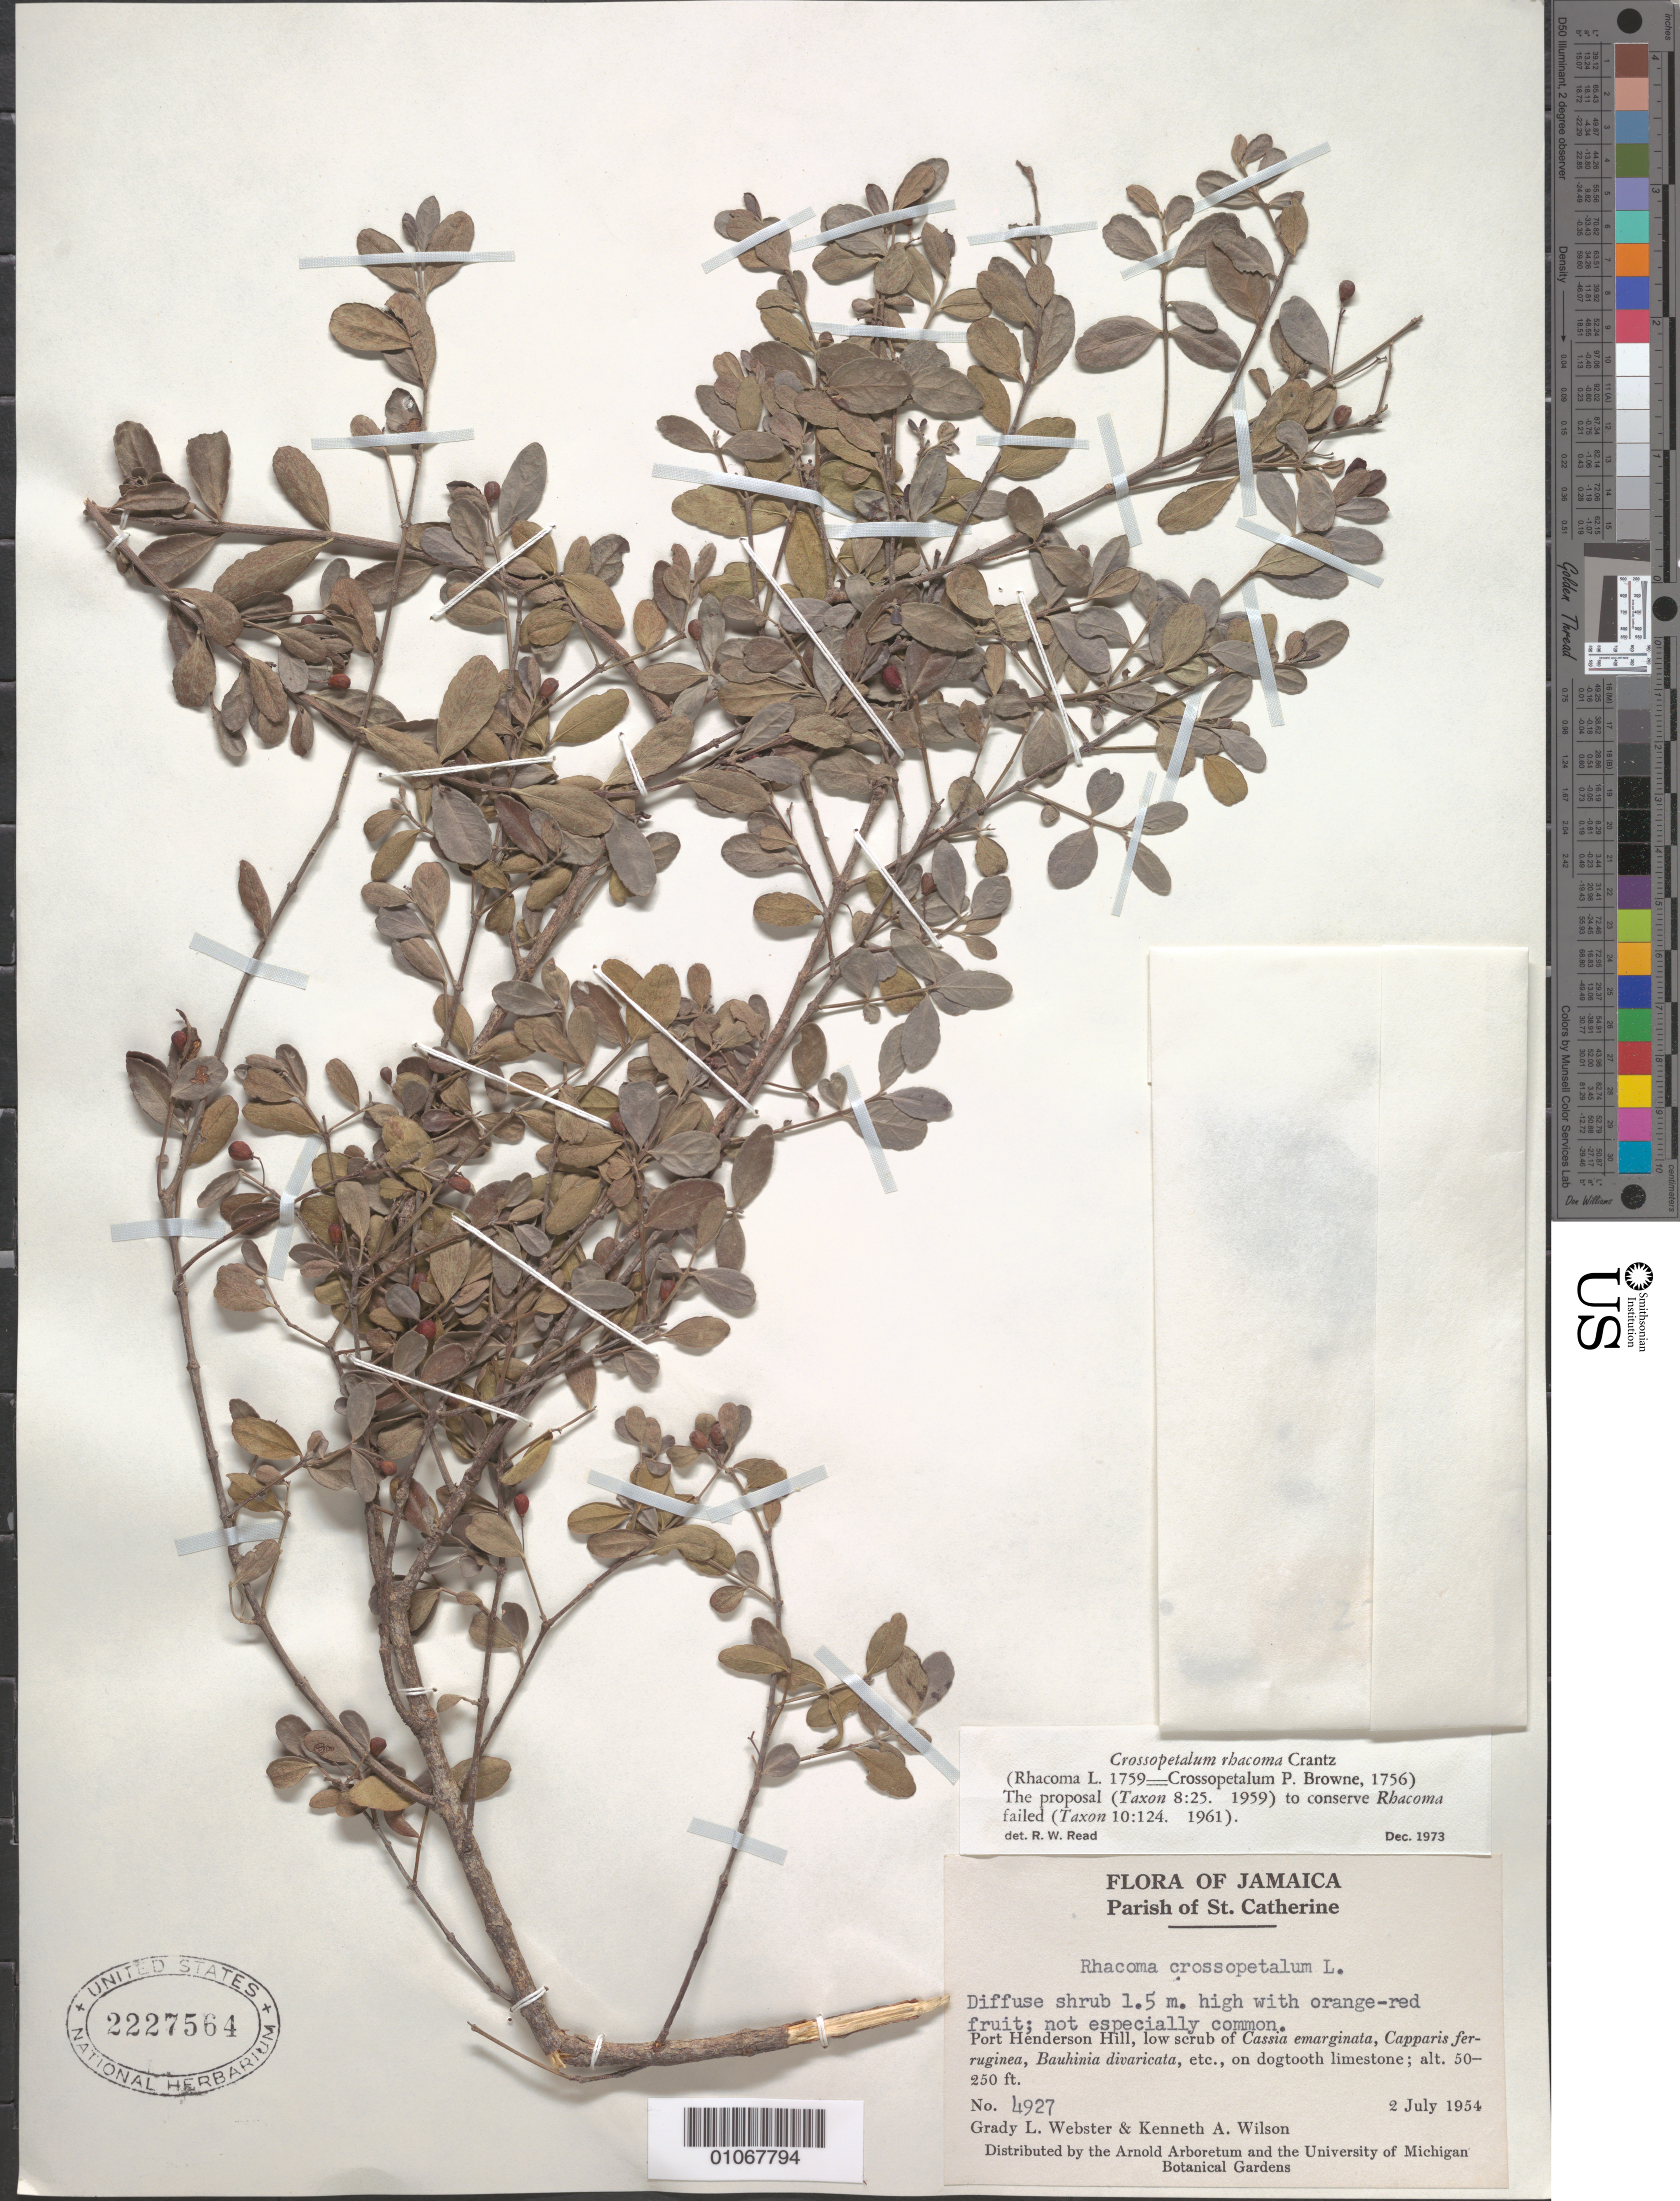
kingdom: Plantae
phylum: Tracheophyta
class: Magnoliopsida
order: Celastrales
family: Celastraceae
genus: Crossopetalum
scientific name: Crossopetalum rhacoma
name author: Crantz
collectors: G. L. Webster & K. A. Wilson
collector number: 4927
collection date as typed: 02 Jul 1954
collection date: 1954-07-02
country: Jamaica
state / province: Saint Catherine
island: Jamaica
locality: Port Henderson Hill.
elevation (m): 15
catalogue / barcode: US 2227564